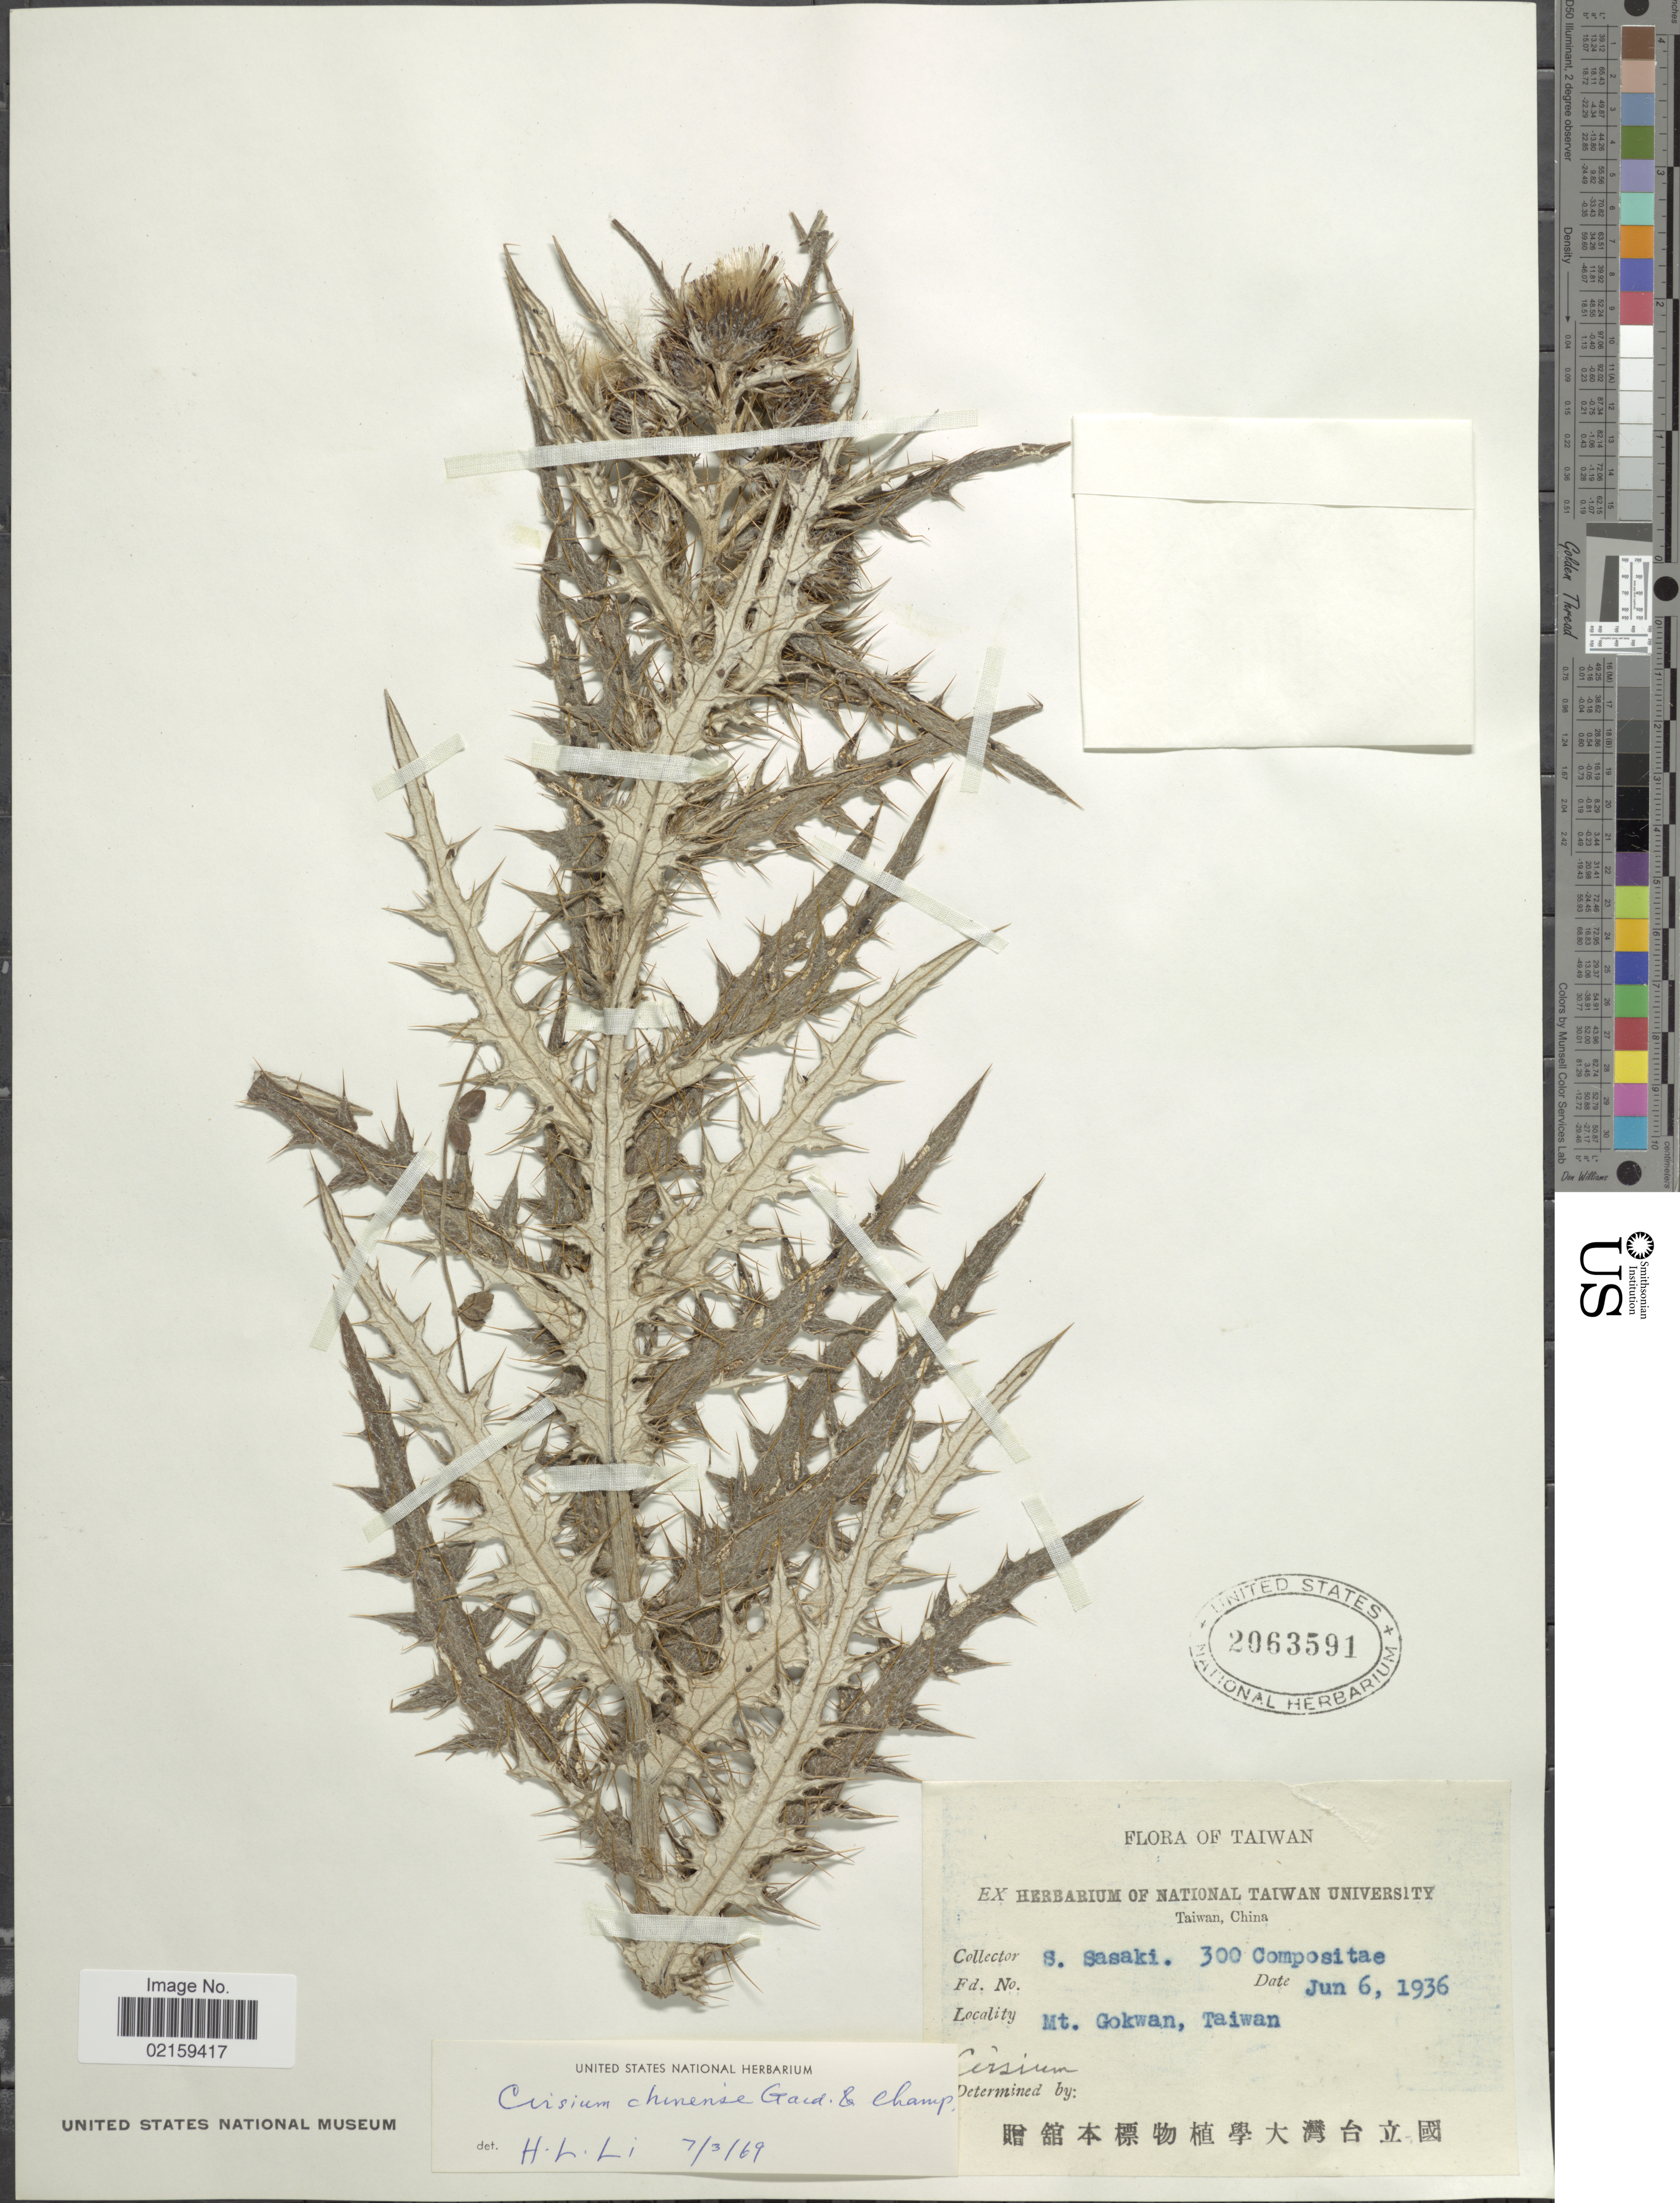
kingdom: Plantae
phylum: Tracheophyta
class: Magnoliopsida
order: Asterales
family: Asteraceae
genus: Cirsium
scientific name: Cirsium lineare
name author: (Thunb.) Sch. Bip.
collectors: S. Sasaki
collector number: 300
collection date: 1936-06-06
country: Taiwan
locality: Mt. Gokwan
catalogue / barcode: US 2063591